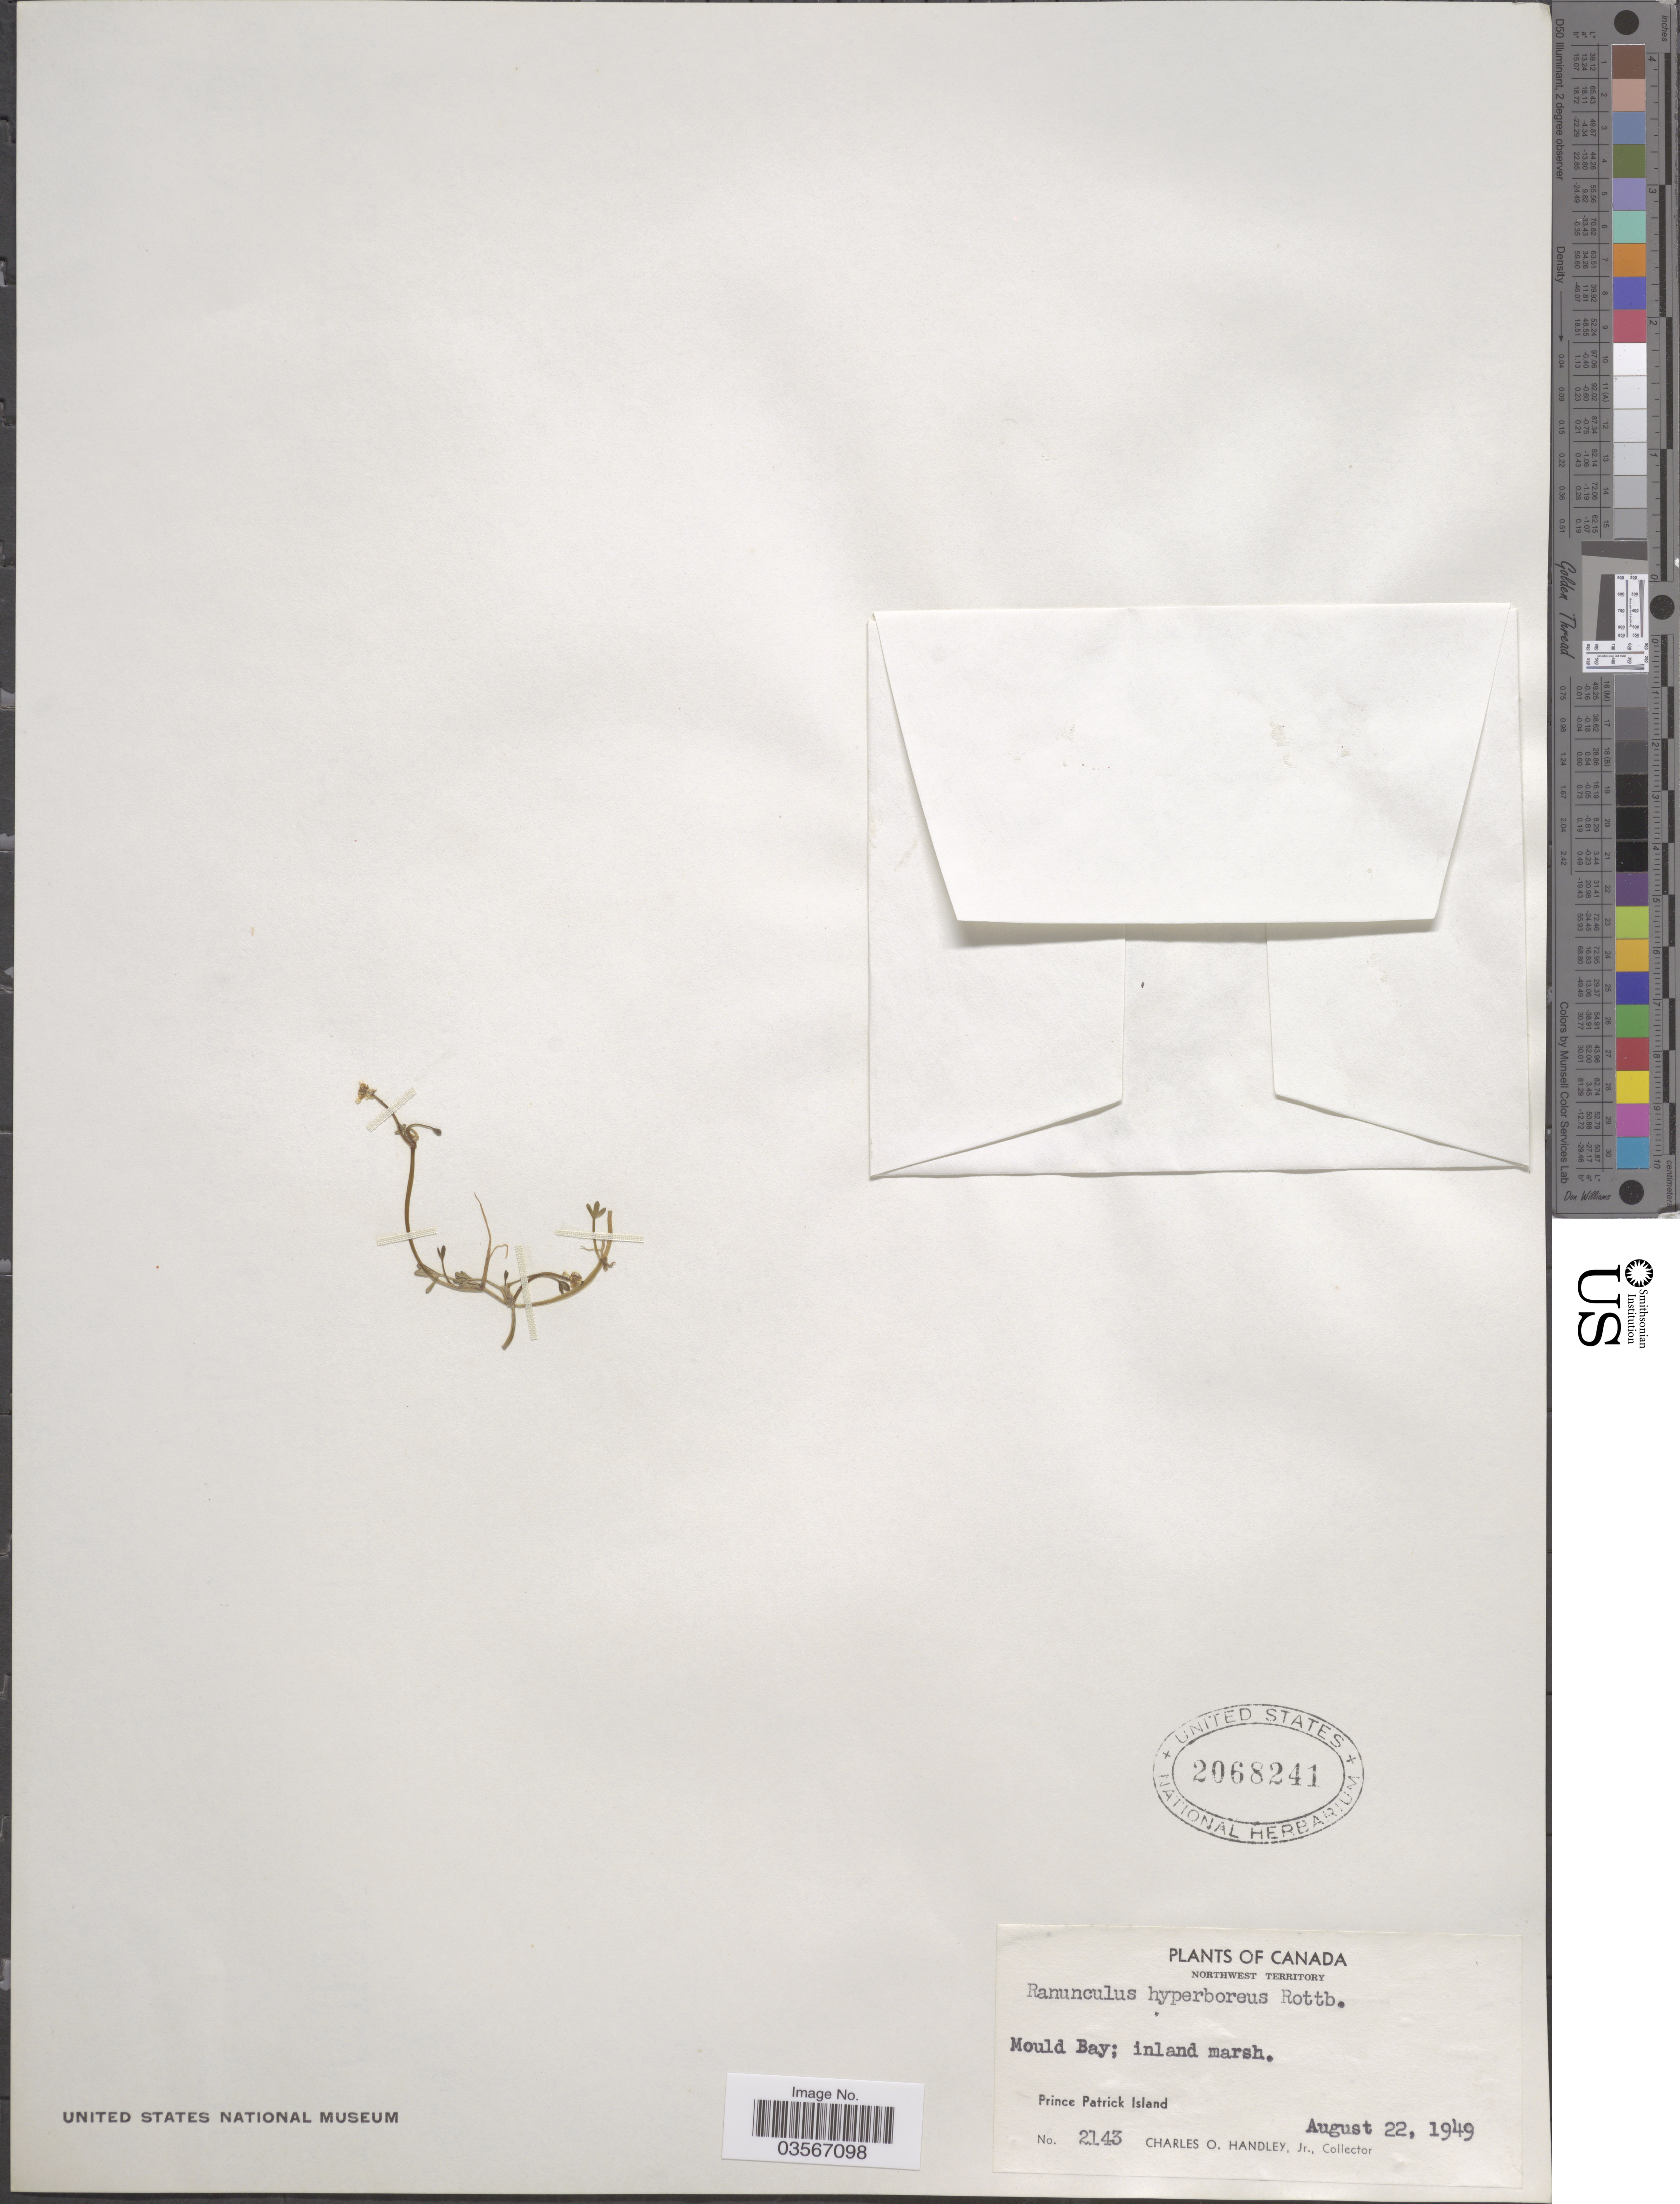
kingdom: Plantae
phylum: Tracheophyta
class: Magnoliopsida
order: Ranunculales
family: Ranunculaceae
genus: Ranunculus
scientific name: Ranunculus hyperboreus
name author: Rottb.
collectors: C. Handley Jr.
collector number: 2143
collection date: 1949-08-22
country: Canada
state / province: Northwest Territories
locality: Northwest Territory. Mould Bay; Prince Patrick Island.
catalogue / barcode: US 2068241